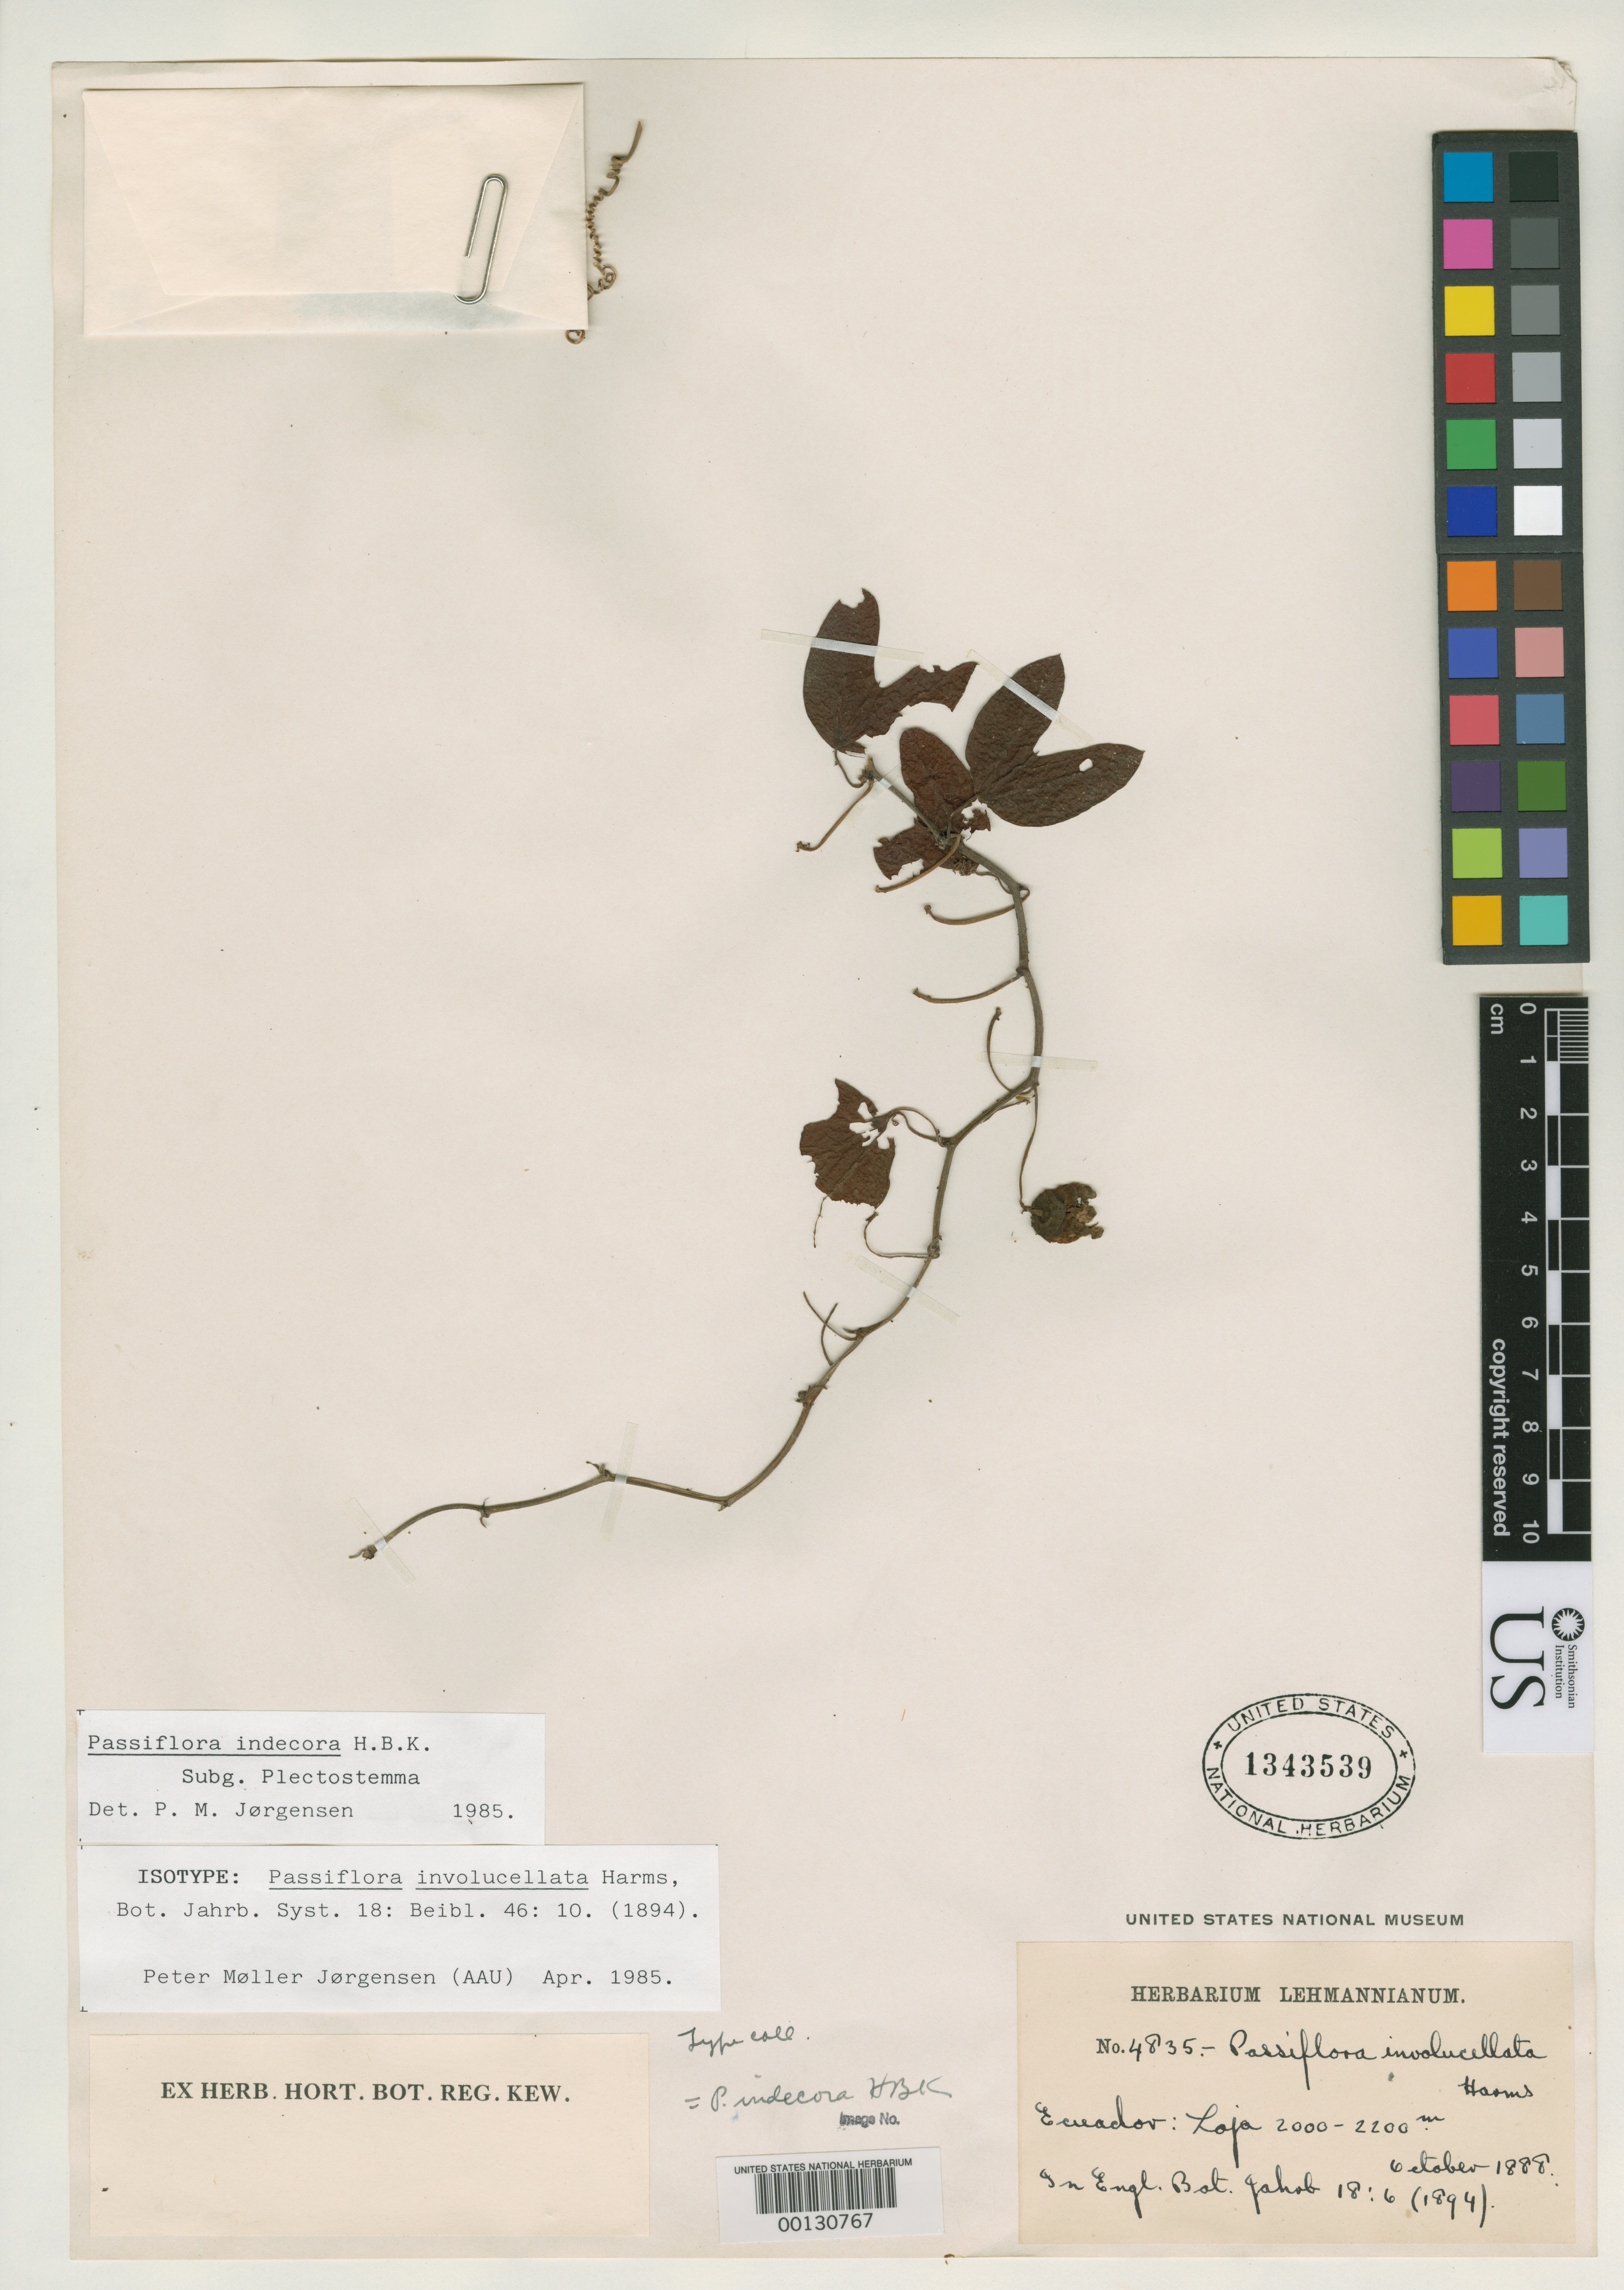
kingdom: Plantae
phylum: Tracheophyta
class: Magnoliopsida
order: Malpighiales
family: Passifloraceae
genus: Passiflora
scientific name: Passiflora involucellata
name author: Harms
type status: Isotype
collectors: F. C. Lehmann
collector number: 4835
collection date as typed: Oct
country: Ecuador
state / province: Loja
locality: Near Loja.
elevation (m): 2000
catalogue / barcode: US 1343539